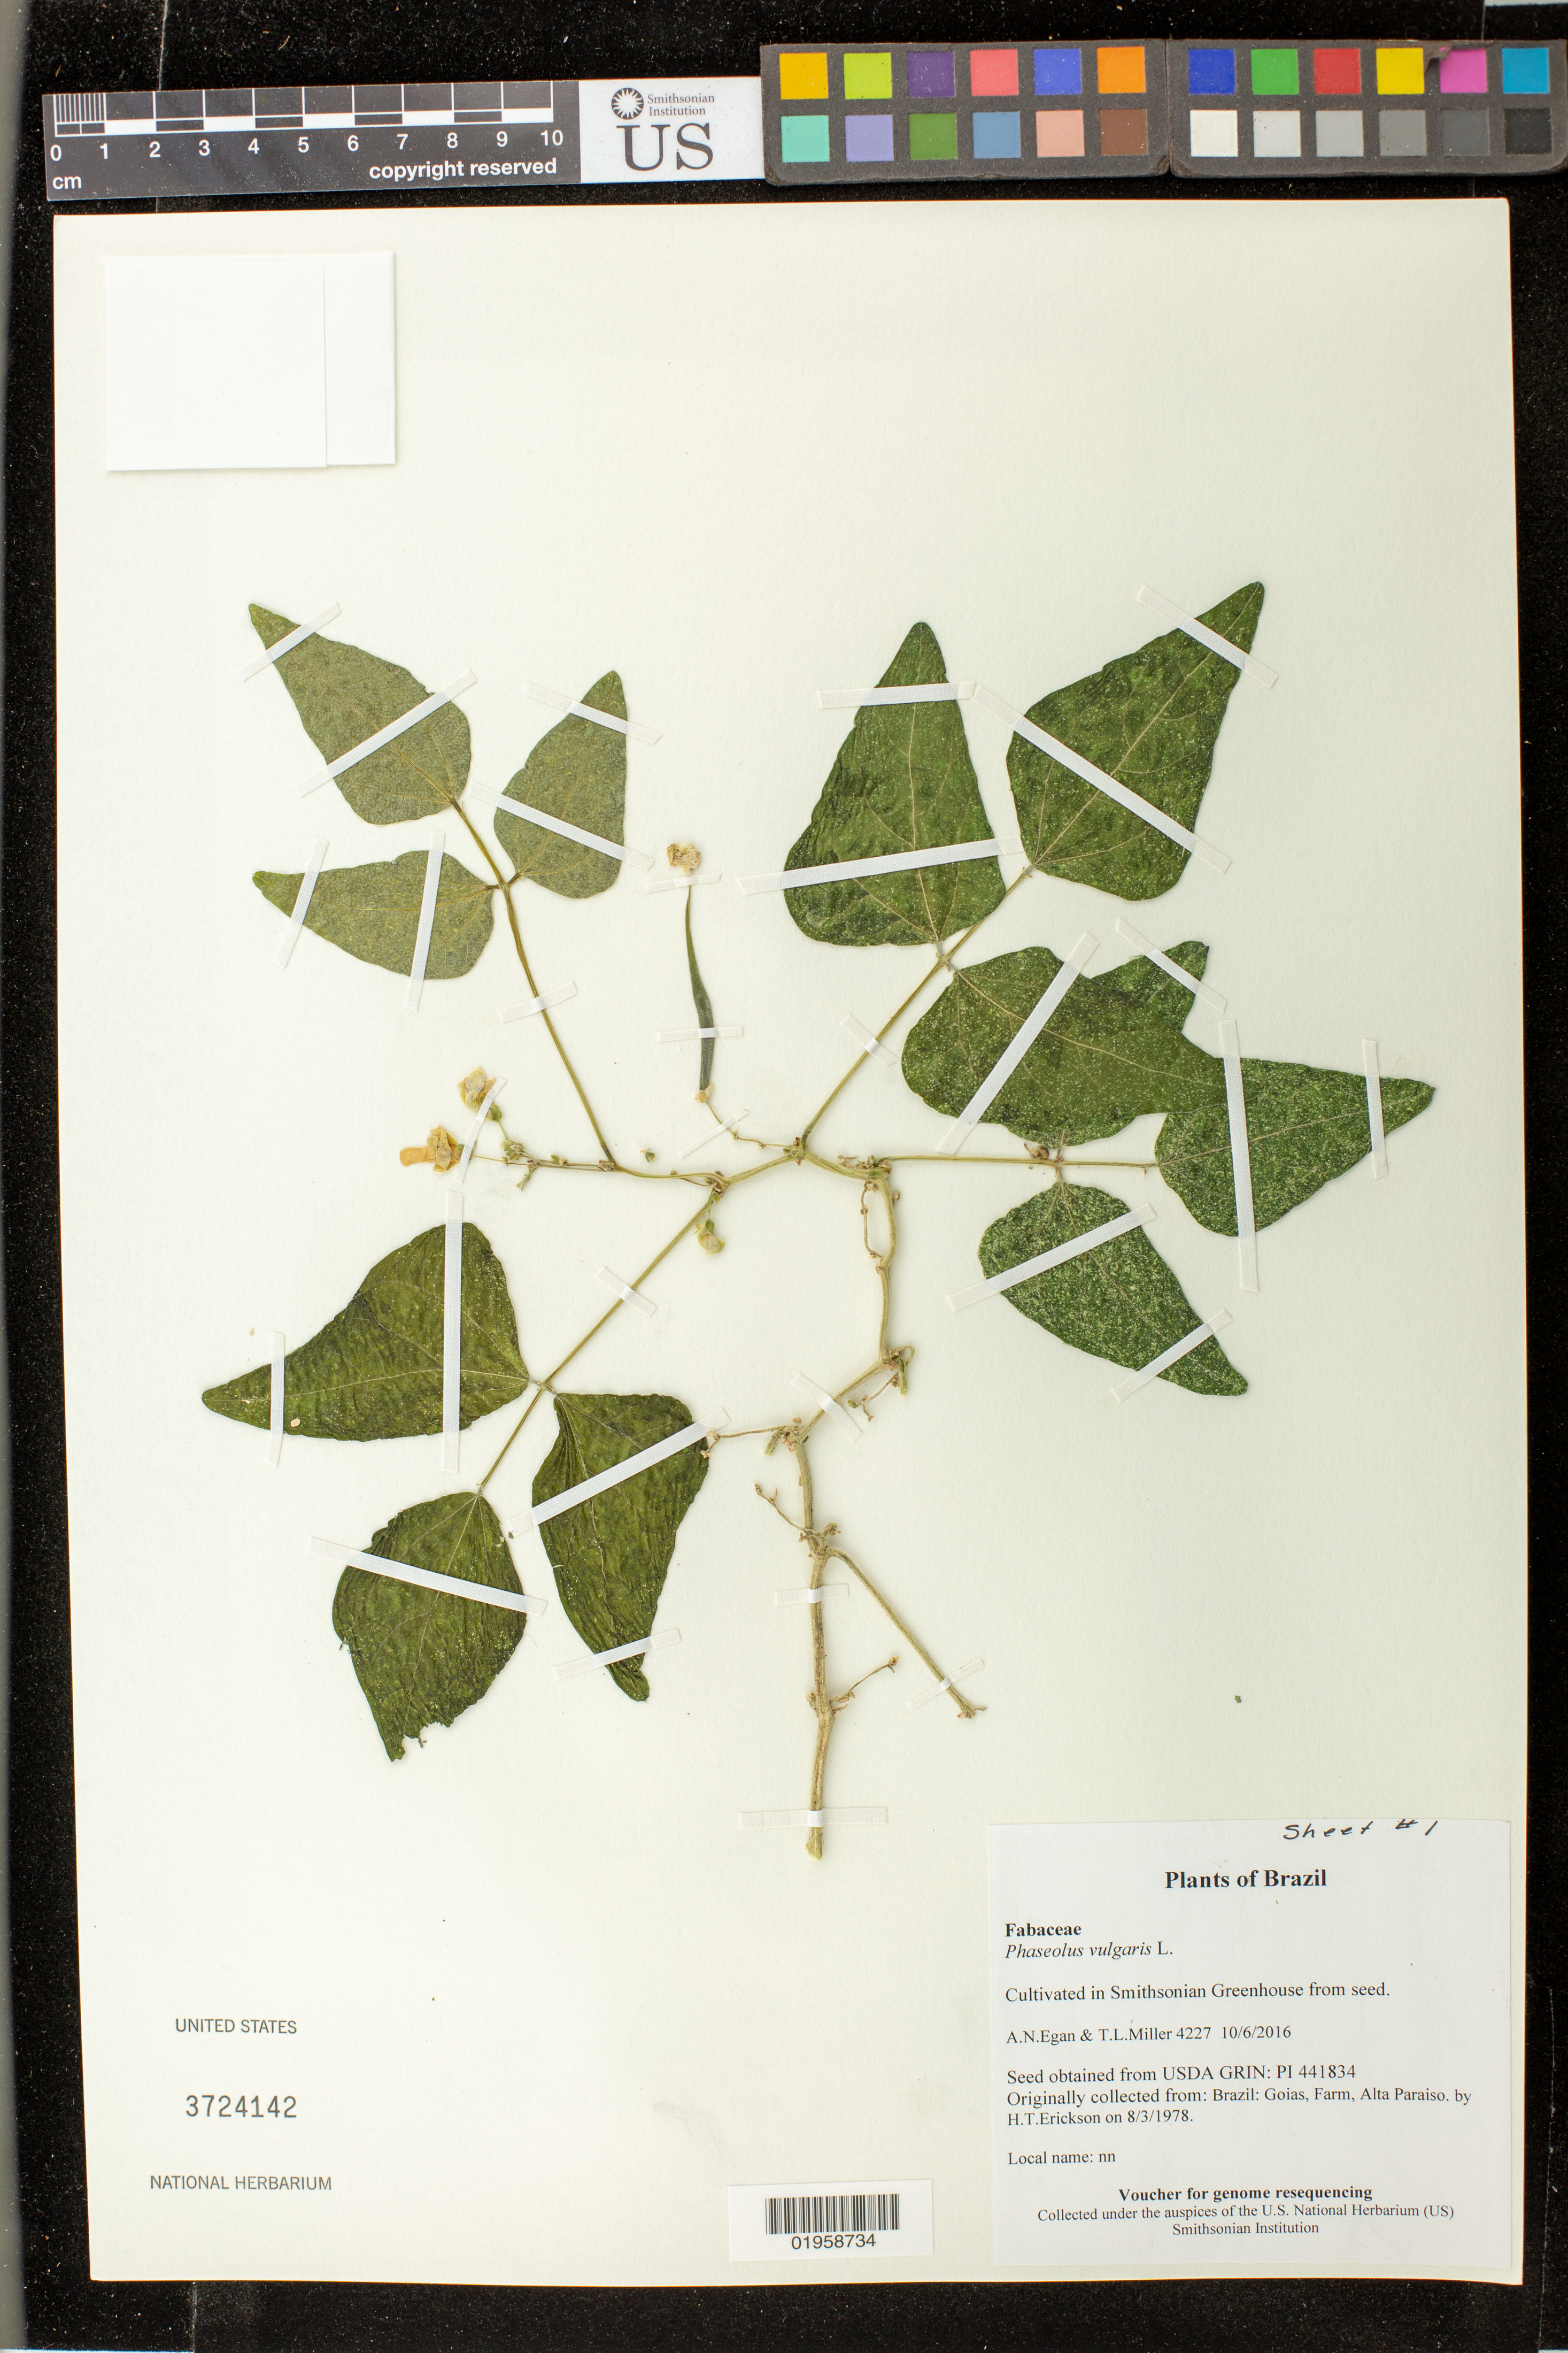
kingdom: Plantae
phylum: Tracheophyta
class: Magnoliopsida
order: Fabales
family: Fabaceae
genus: Phaseolus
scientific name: Phaseolus vulgaris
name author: L.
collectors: A. N. Egan & T. L. Miller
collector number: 4227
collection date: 2016-10-06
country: United States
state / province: Maryland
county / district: Prince George's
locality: Smithsonian's Museum Support Ctr; 4210 Suitland Pkwy., NMNH Botany Research Greenhouses. Suitland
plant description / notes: Originally collected in Brazil, Goias, Farm, Alta Paraiso on 1978-08-03. H.T.Erickson (collector); Grown from seed acquired from the USDA's GRIN seed bank.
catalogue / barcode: US 3724142